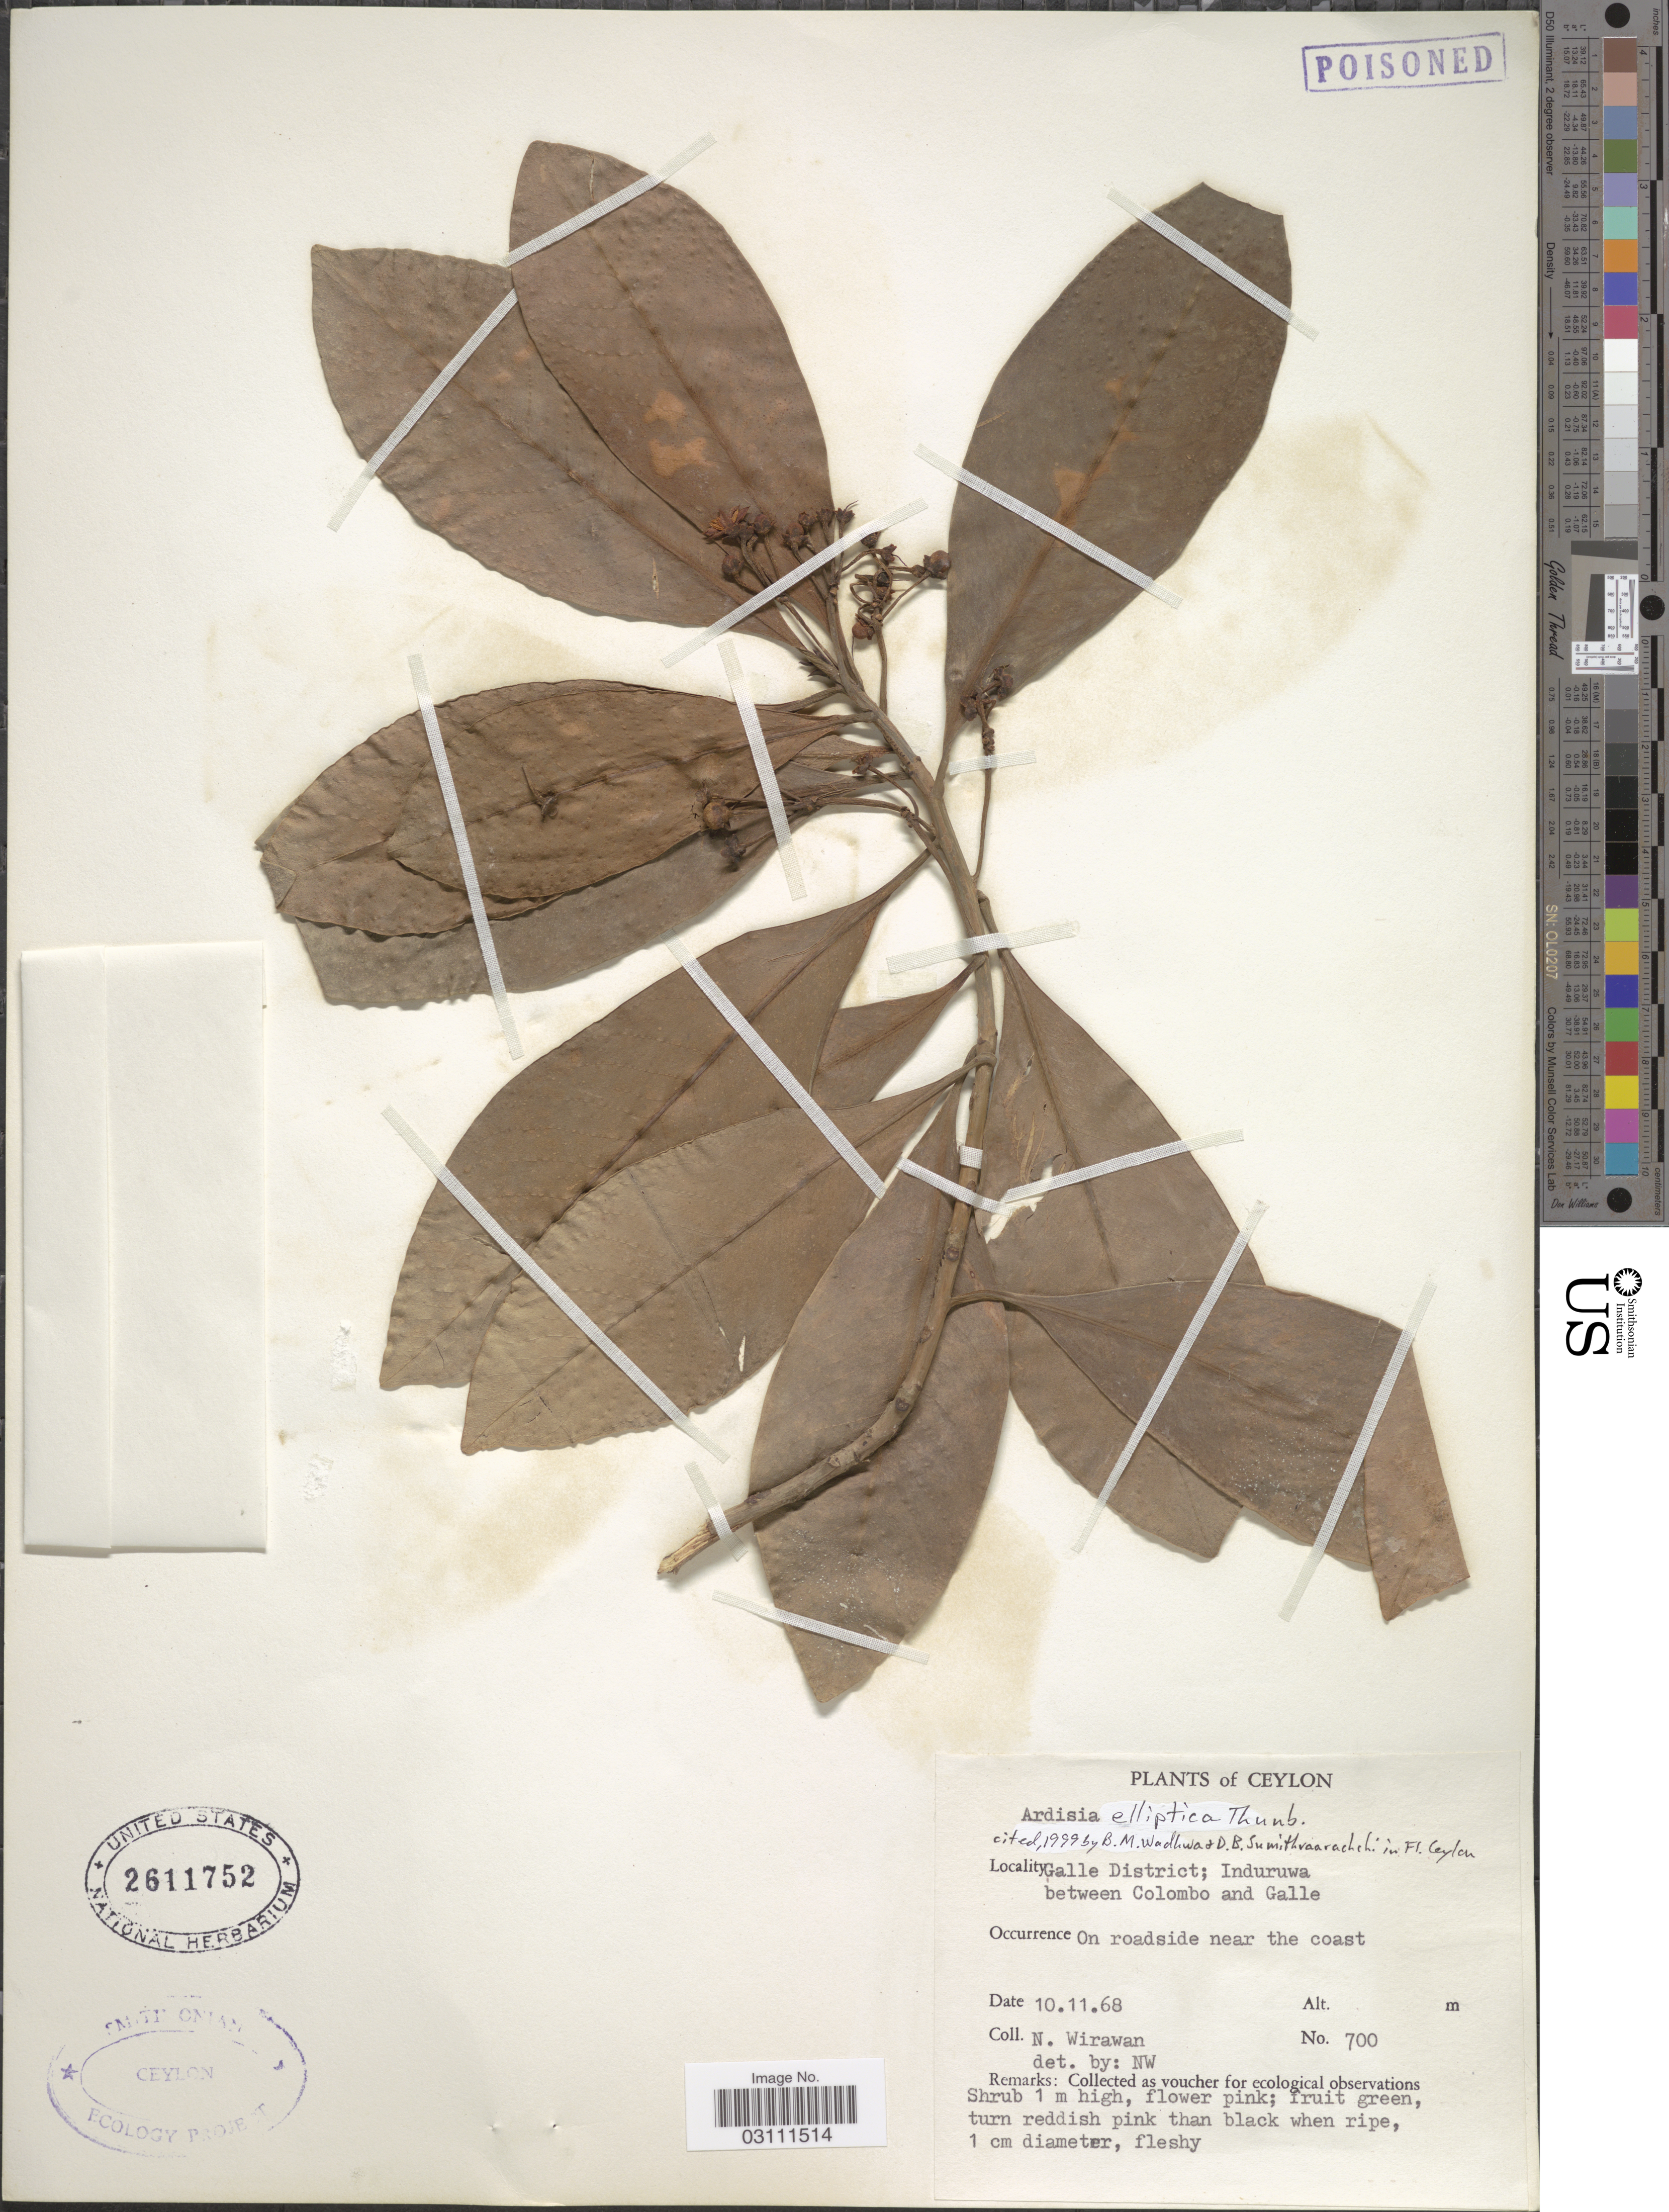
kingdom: Plantae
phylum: Tracheophyta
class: Magnoliopsida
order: Ericales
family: Primulaceae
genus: Ardisia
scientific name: Ardisia elliptica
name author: Thunb.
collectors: N. Wirawan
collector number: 700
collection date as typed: Transcribed d/m/y: 10/11/68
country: Sri Lanka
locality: Ceylon, Galle District; Induruwa between Colombo and Galle, on roadside near the coast.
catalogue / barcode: US 2611752